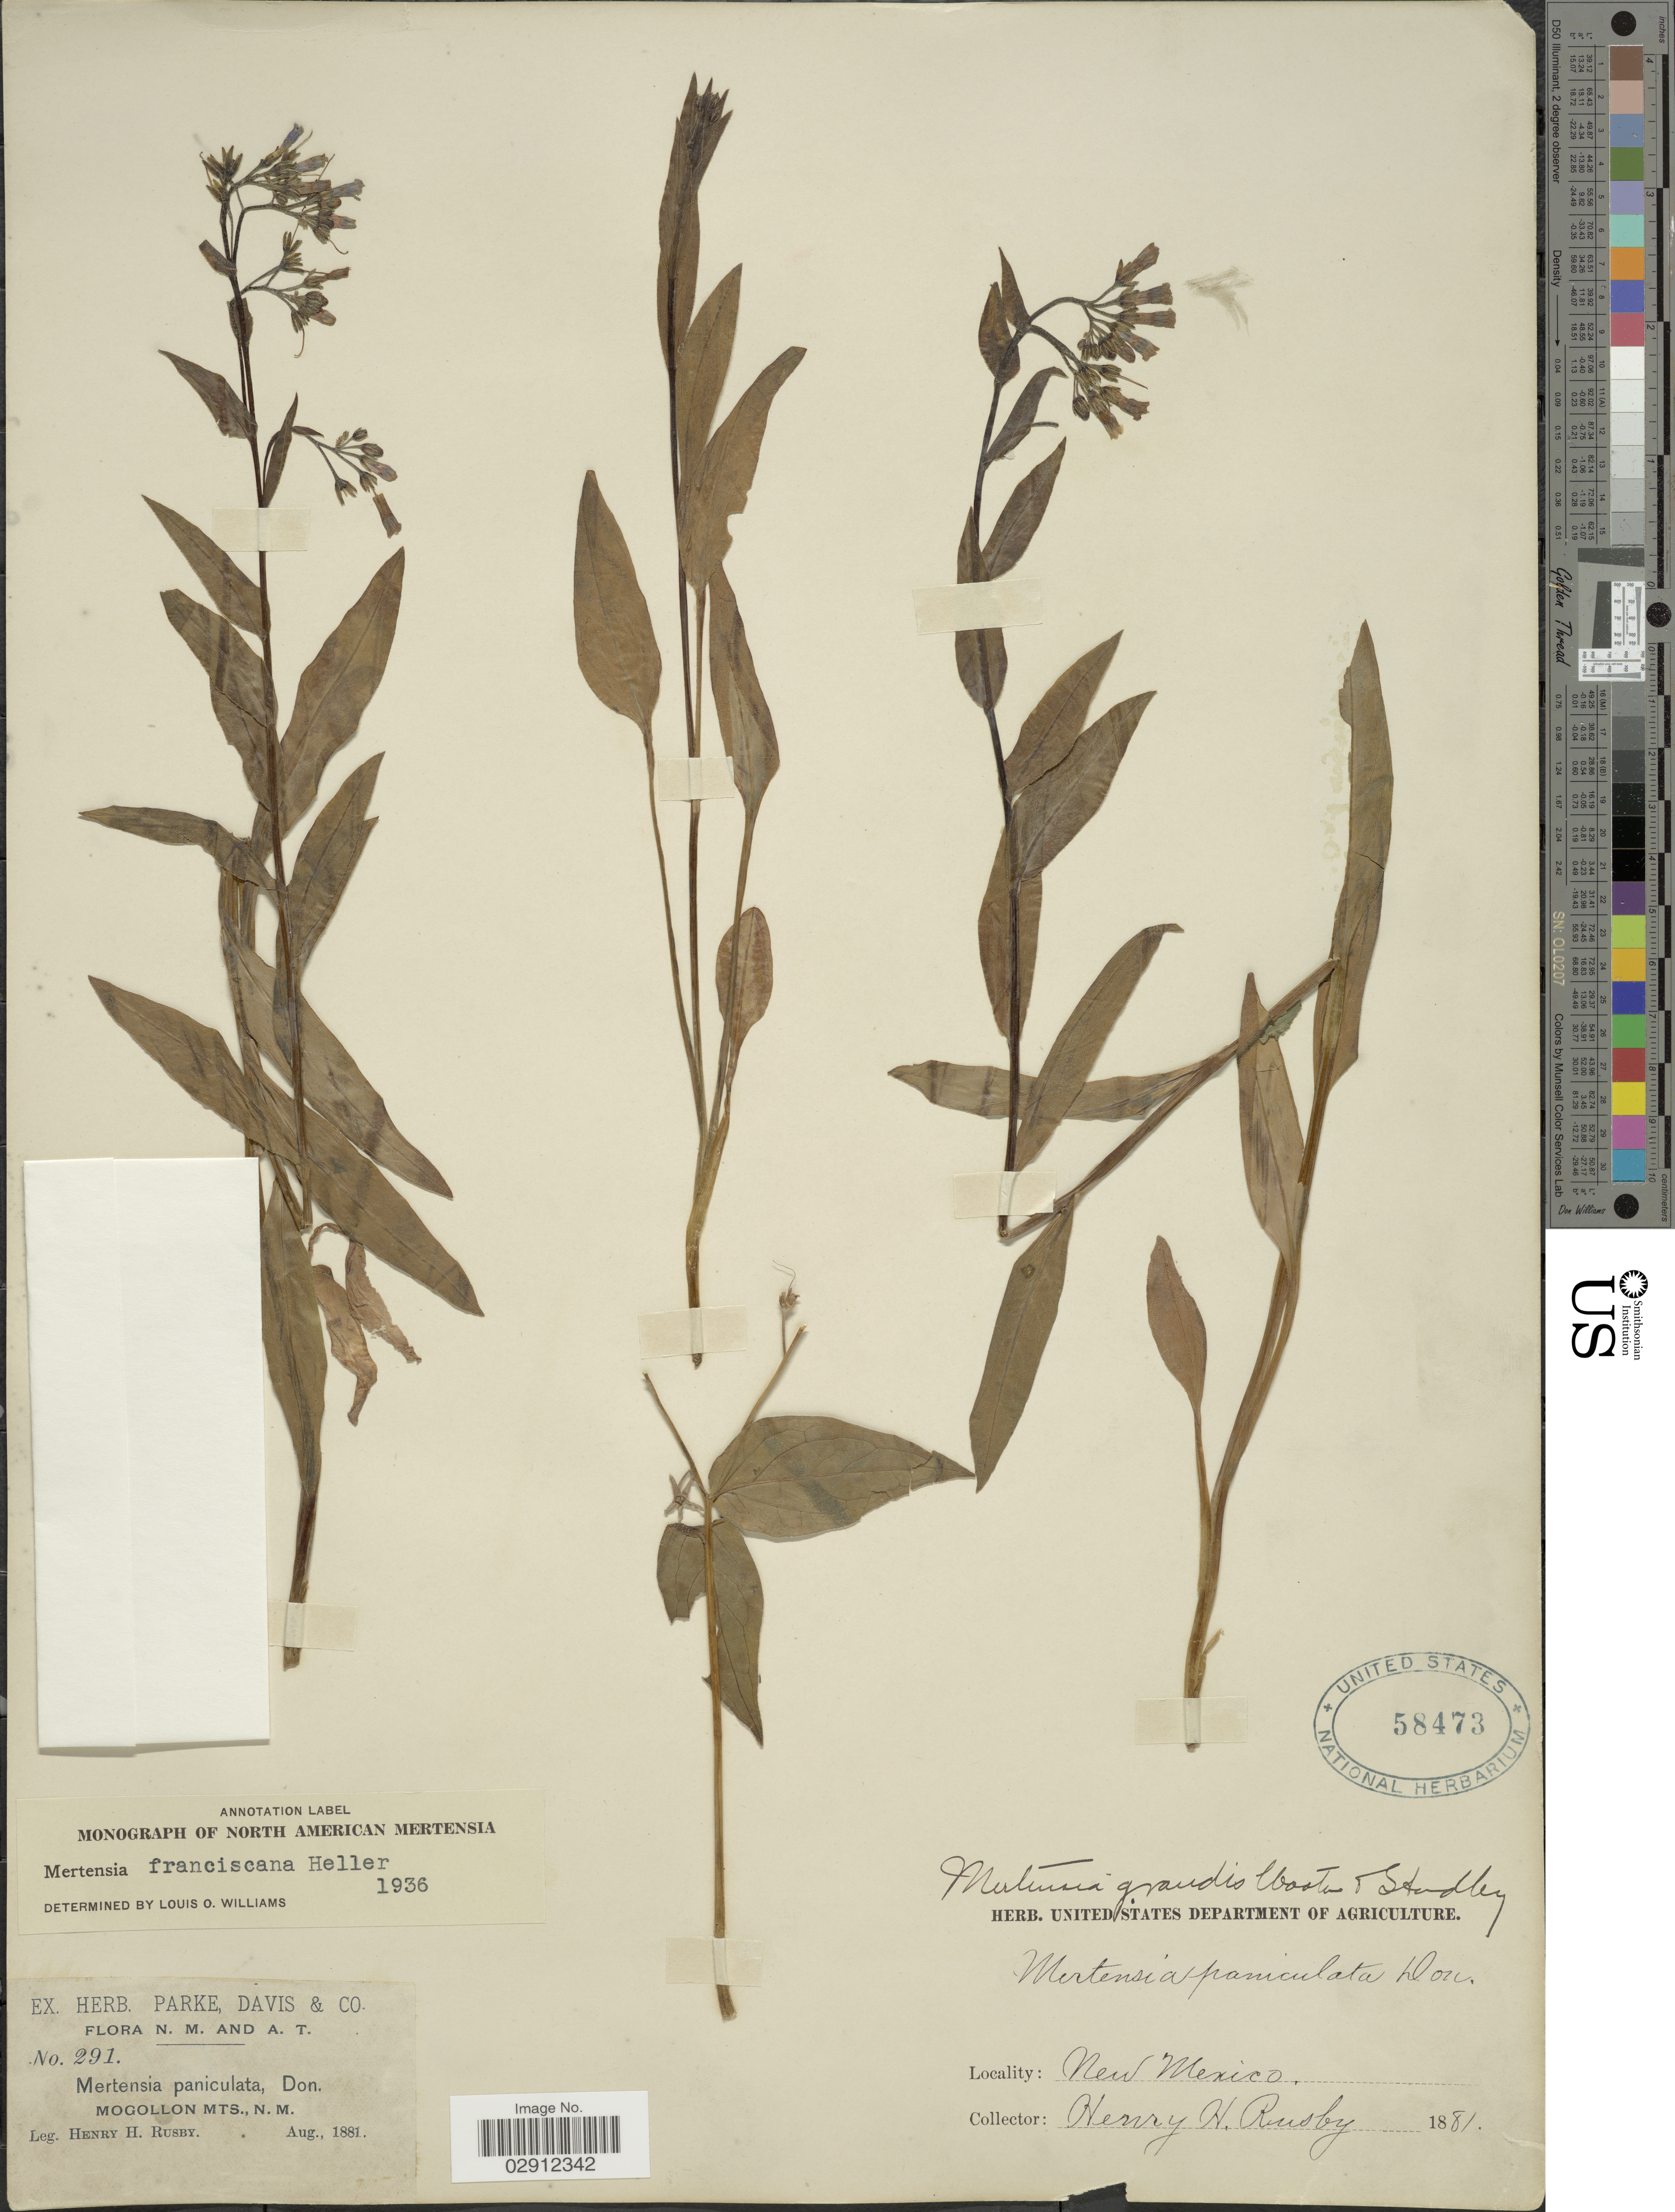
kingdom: Plantae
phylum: Tracheophyta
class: Magnoliopsida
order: Boraginales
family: Boraginaceae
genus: Mertensia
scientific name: Mertensia franciscana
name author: A. Heller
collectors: H. H. Rusby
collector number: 291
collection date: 1881-08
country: United States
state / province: New Mexico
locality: Mogollon Mts., N.M.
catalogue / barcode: US 58473